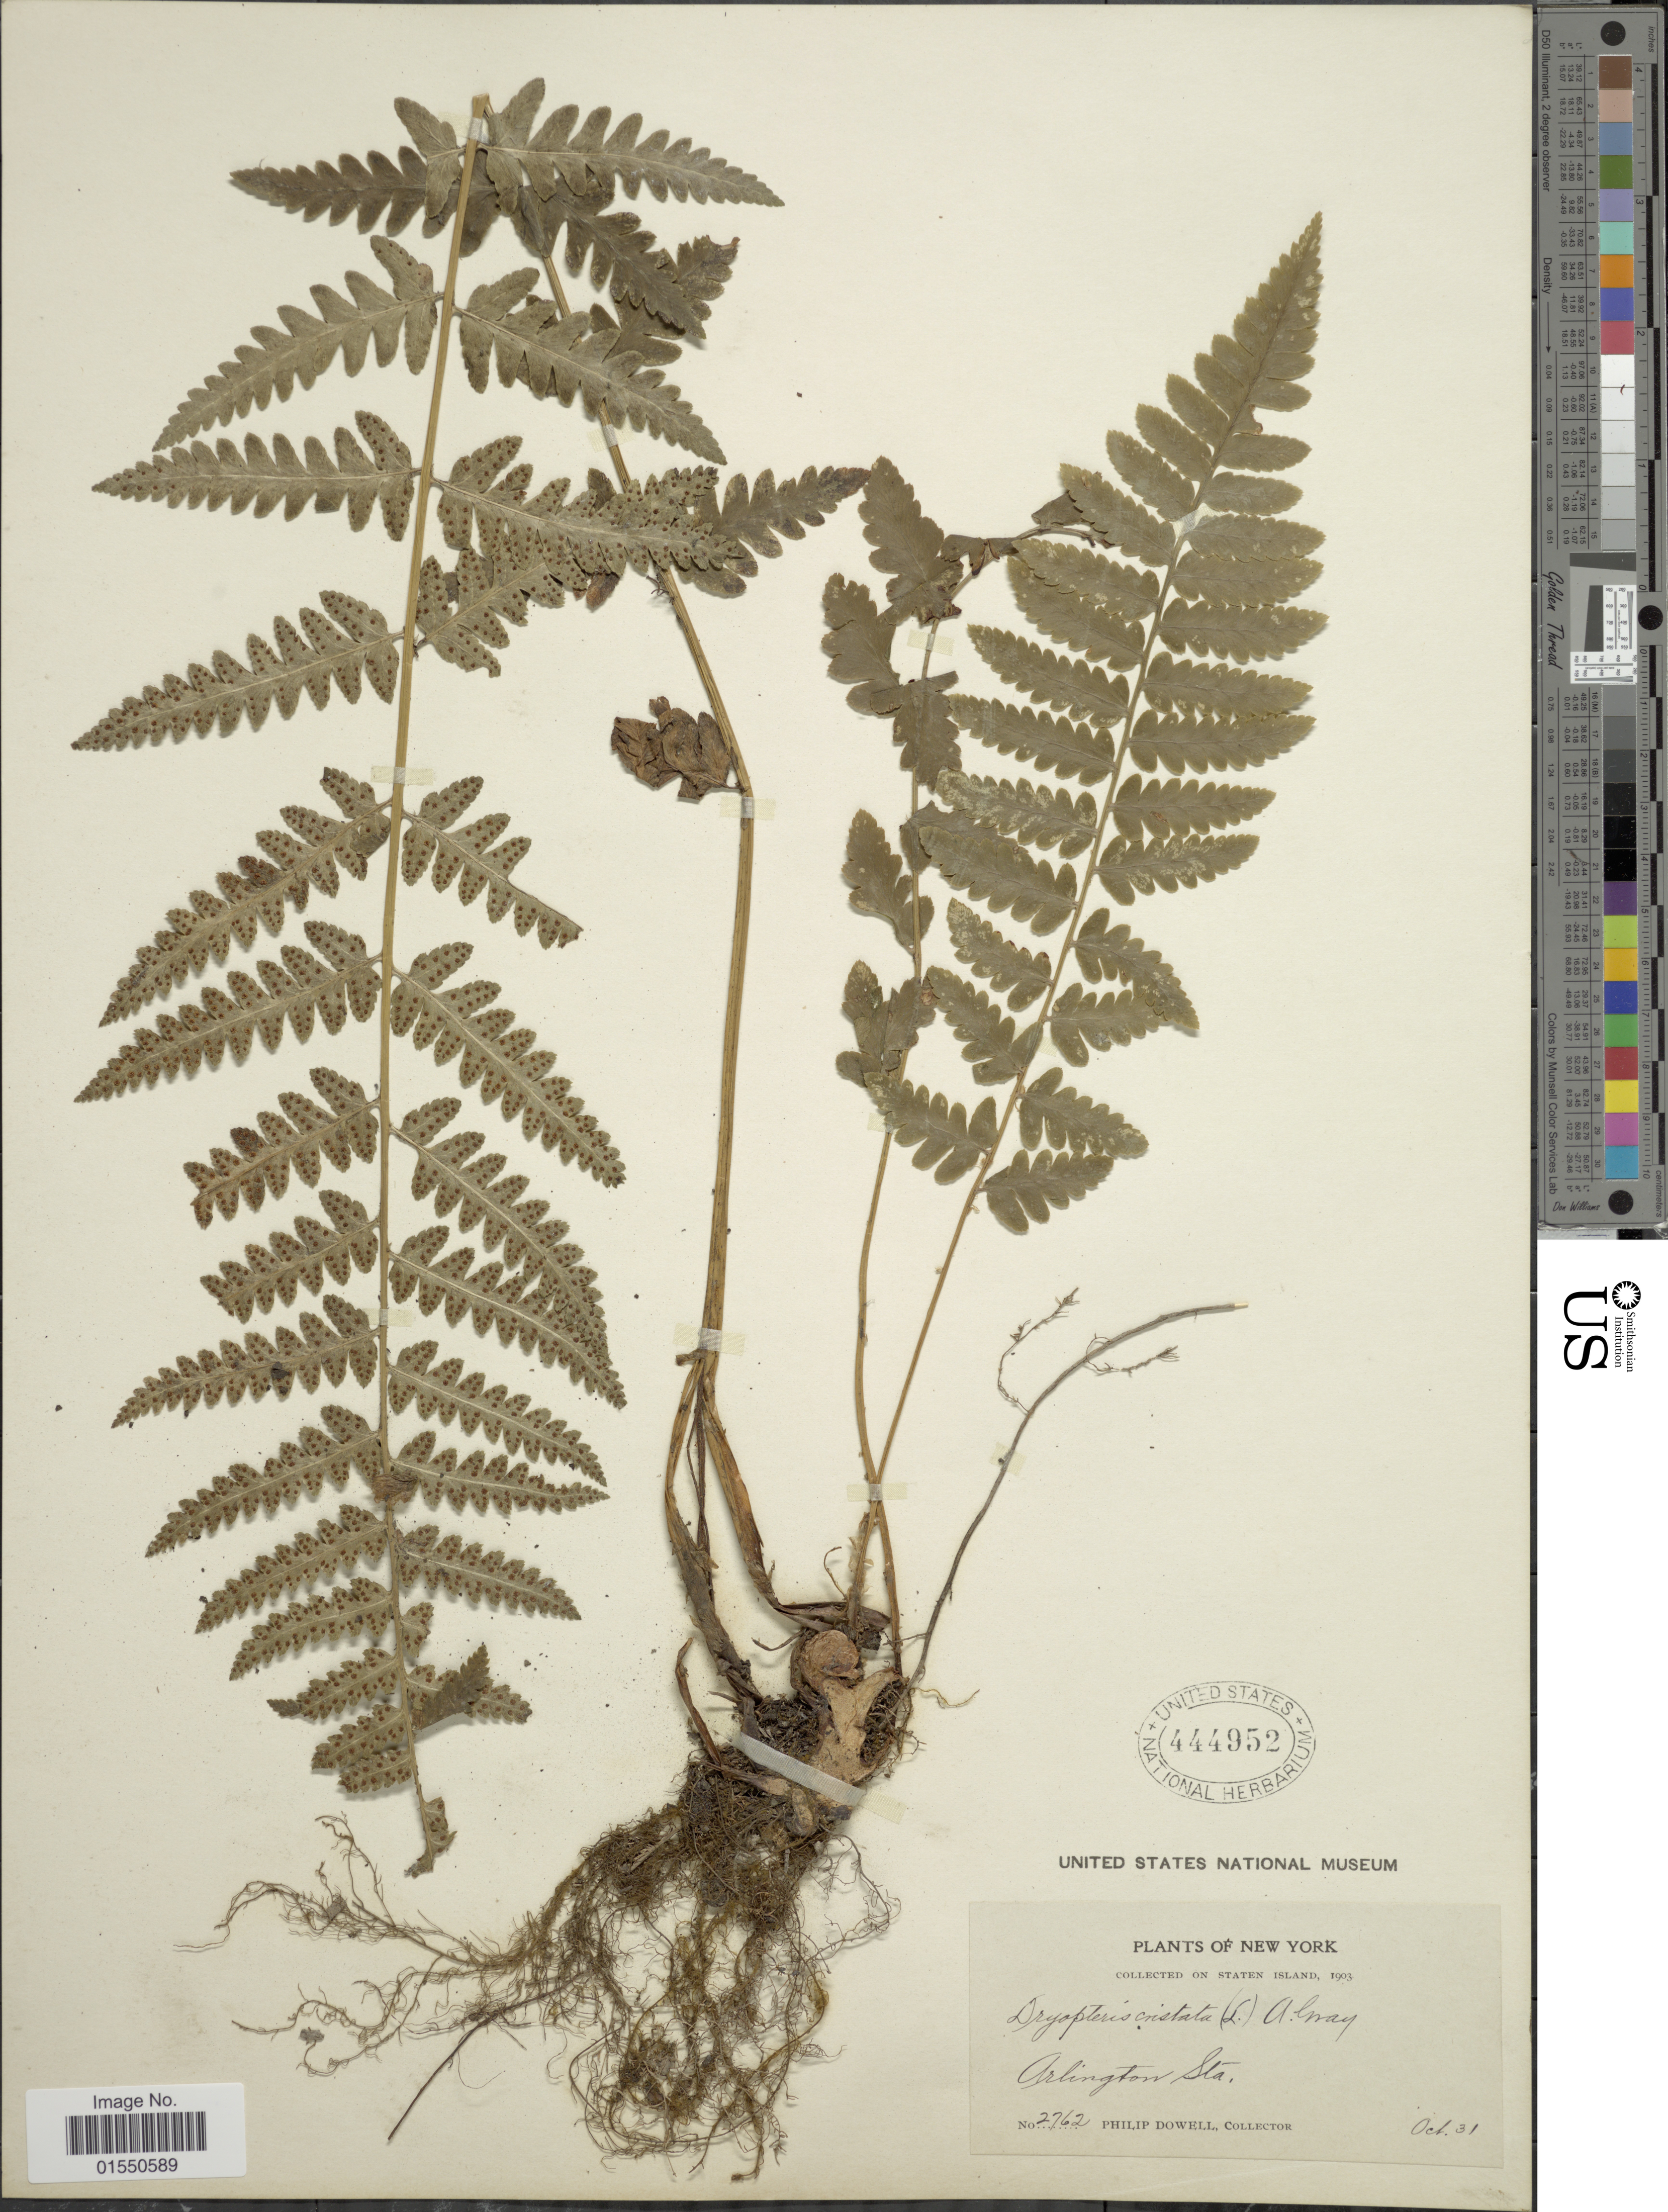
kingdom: Plantae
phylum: Tracheophyta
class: Polypodiopsida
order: Polypodiales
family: Dryopteridaceae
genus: Dryopteris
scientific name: Dryopteris cristata var. spinulosa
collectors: P. Dowell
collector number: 2762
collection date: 1903-10-31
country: United States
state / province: New York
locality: Staten Island, Arlington Sta.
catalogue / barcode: US 444952